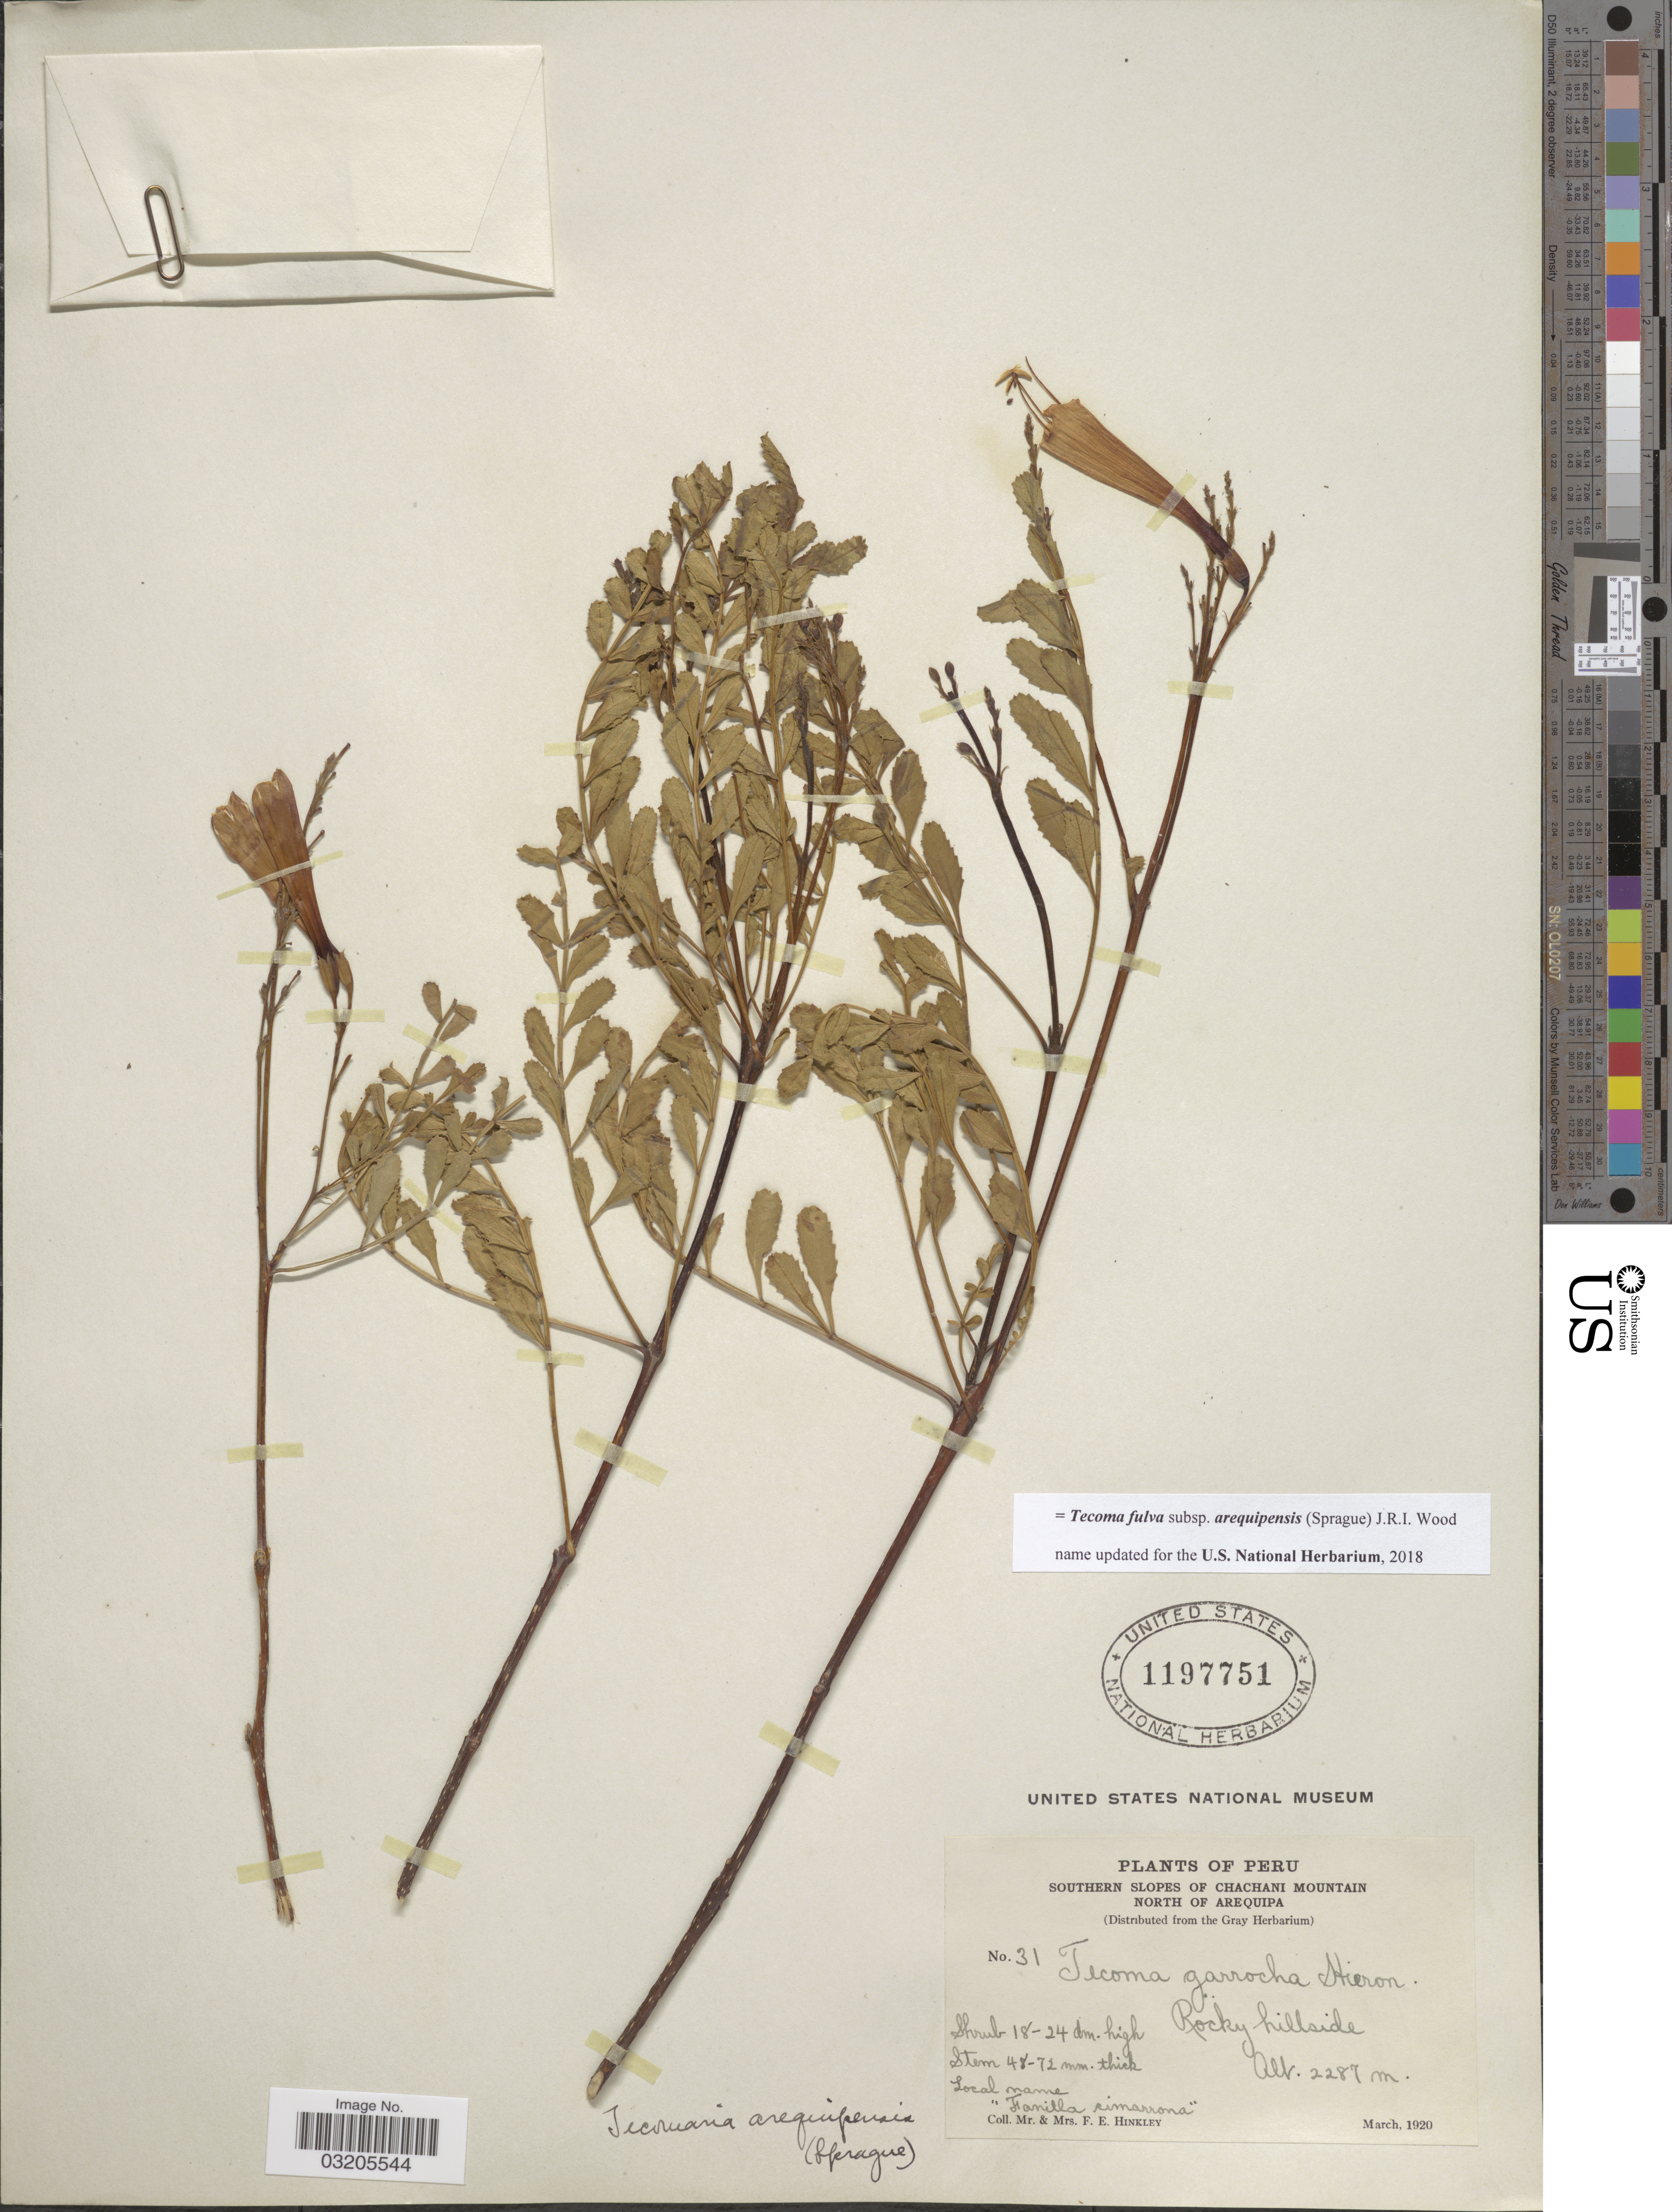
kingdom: Plantae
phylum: Tracheophyta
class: Magnoliopsida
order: Lamiales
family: Bignoniaceae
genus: Tecoma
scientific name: Tecoma fulva subsp. arequipensis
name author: (Sprague) J.R.I. Wood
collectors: F. Hinkley & F. Hinkley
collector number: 31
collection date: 1920-03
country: Peru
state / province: Arequipa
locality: Southern slopes of Chachani Mountain North of Arequipa.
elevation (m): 2287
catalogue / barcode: US 1197751